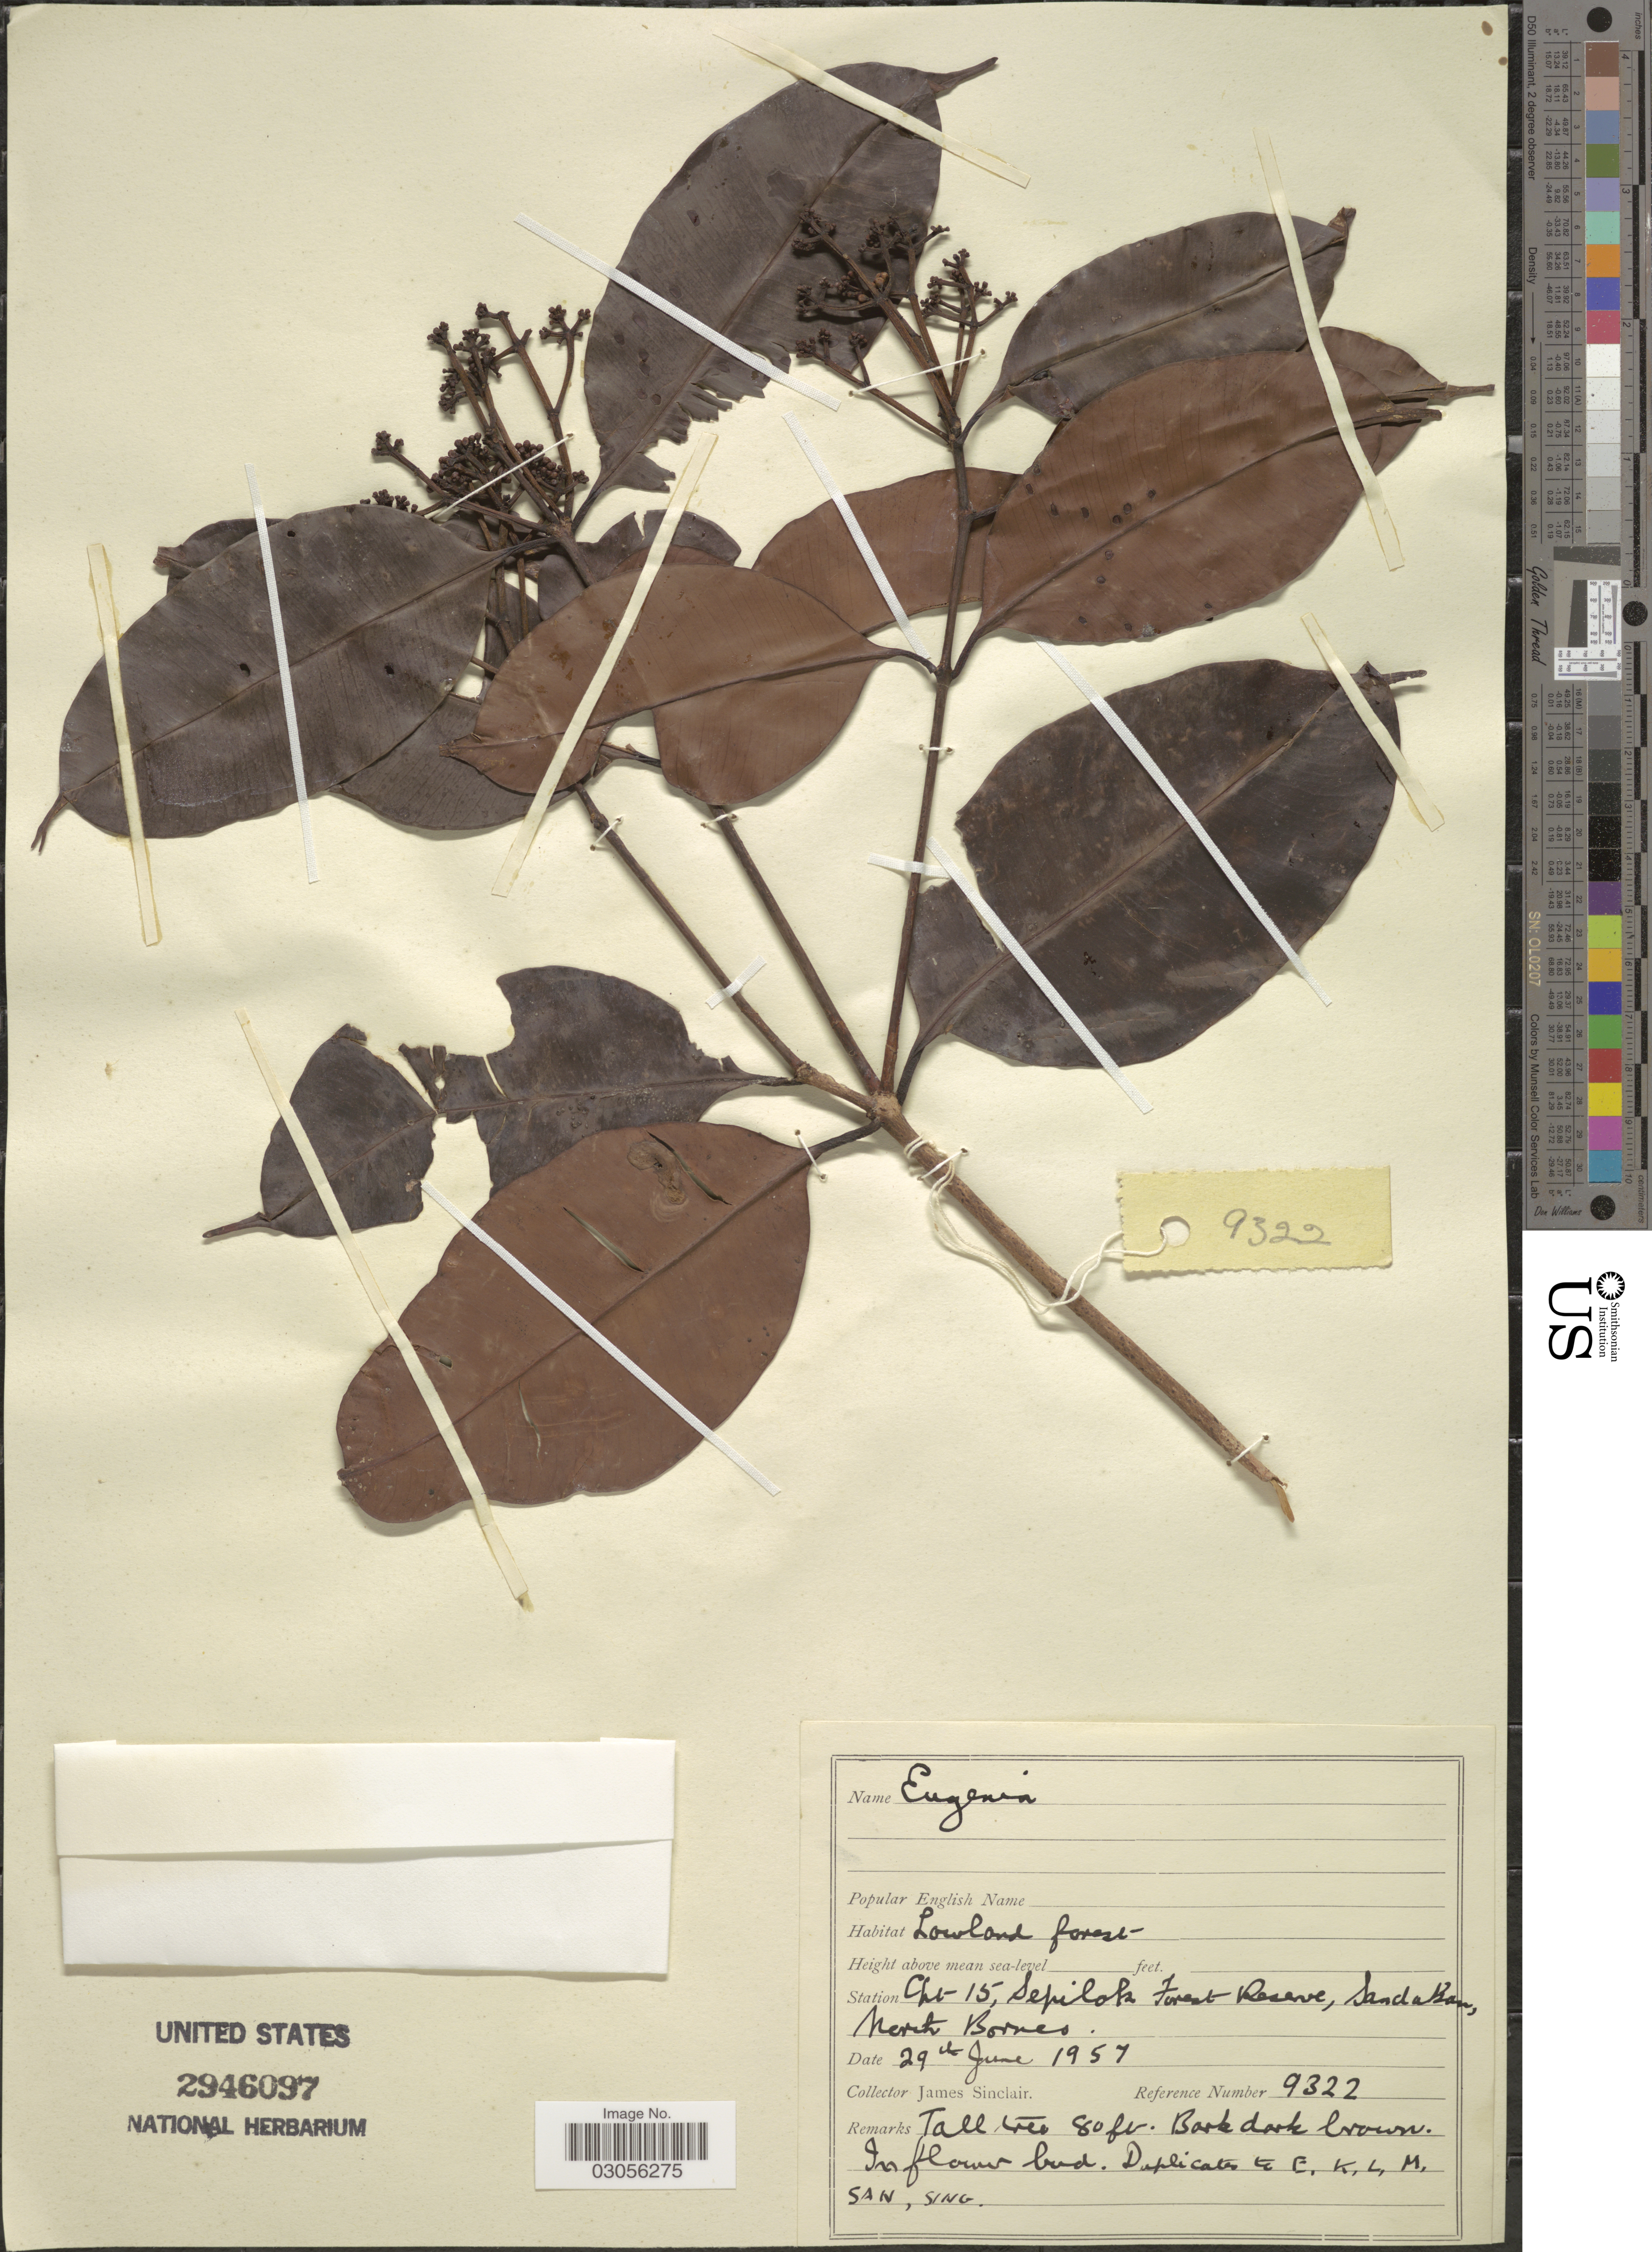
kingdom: Plantae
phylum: Tracheophyta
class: Magnoliopsida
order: Myrtales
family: Myrtaceae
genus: Syzygium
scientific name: Syzygium sp.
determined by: Strong, M. T., (US), Smithsonian Institution - National Museum of Natural History (UNITED STATES)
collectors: J. Sinclair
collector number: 9322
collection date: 1957-06-29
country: Malaysia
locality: Station Cht 15, Sepilok Forest Reserve, Sandakan, North Borneo.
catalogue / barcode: US 2946097